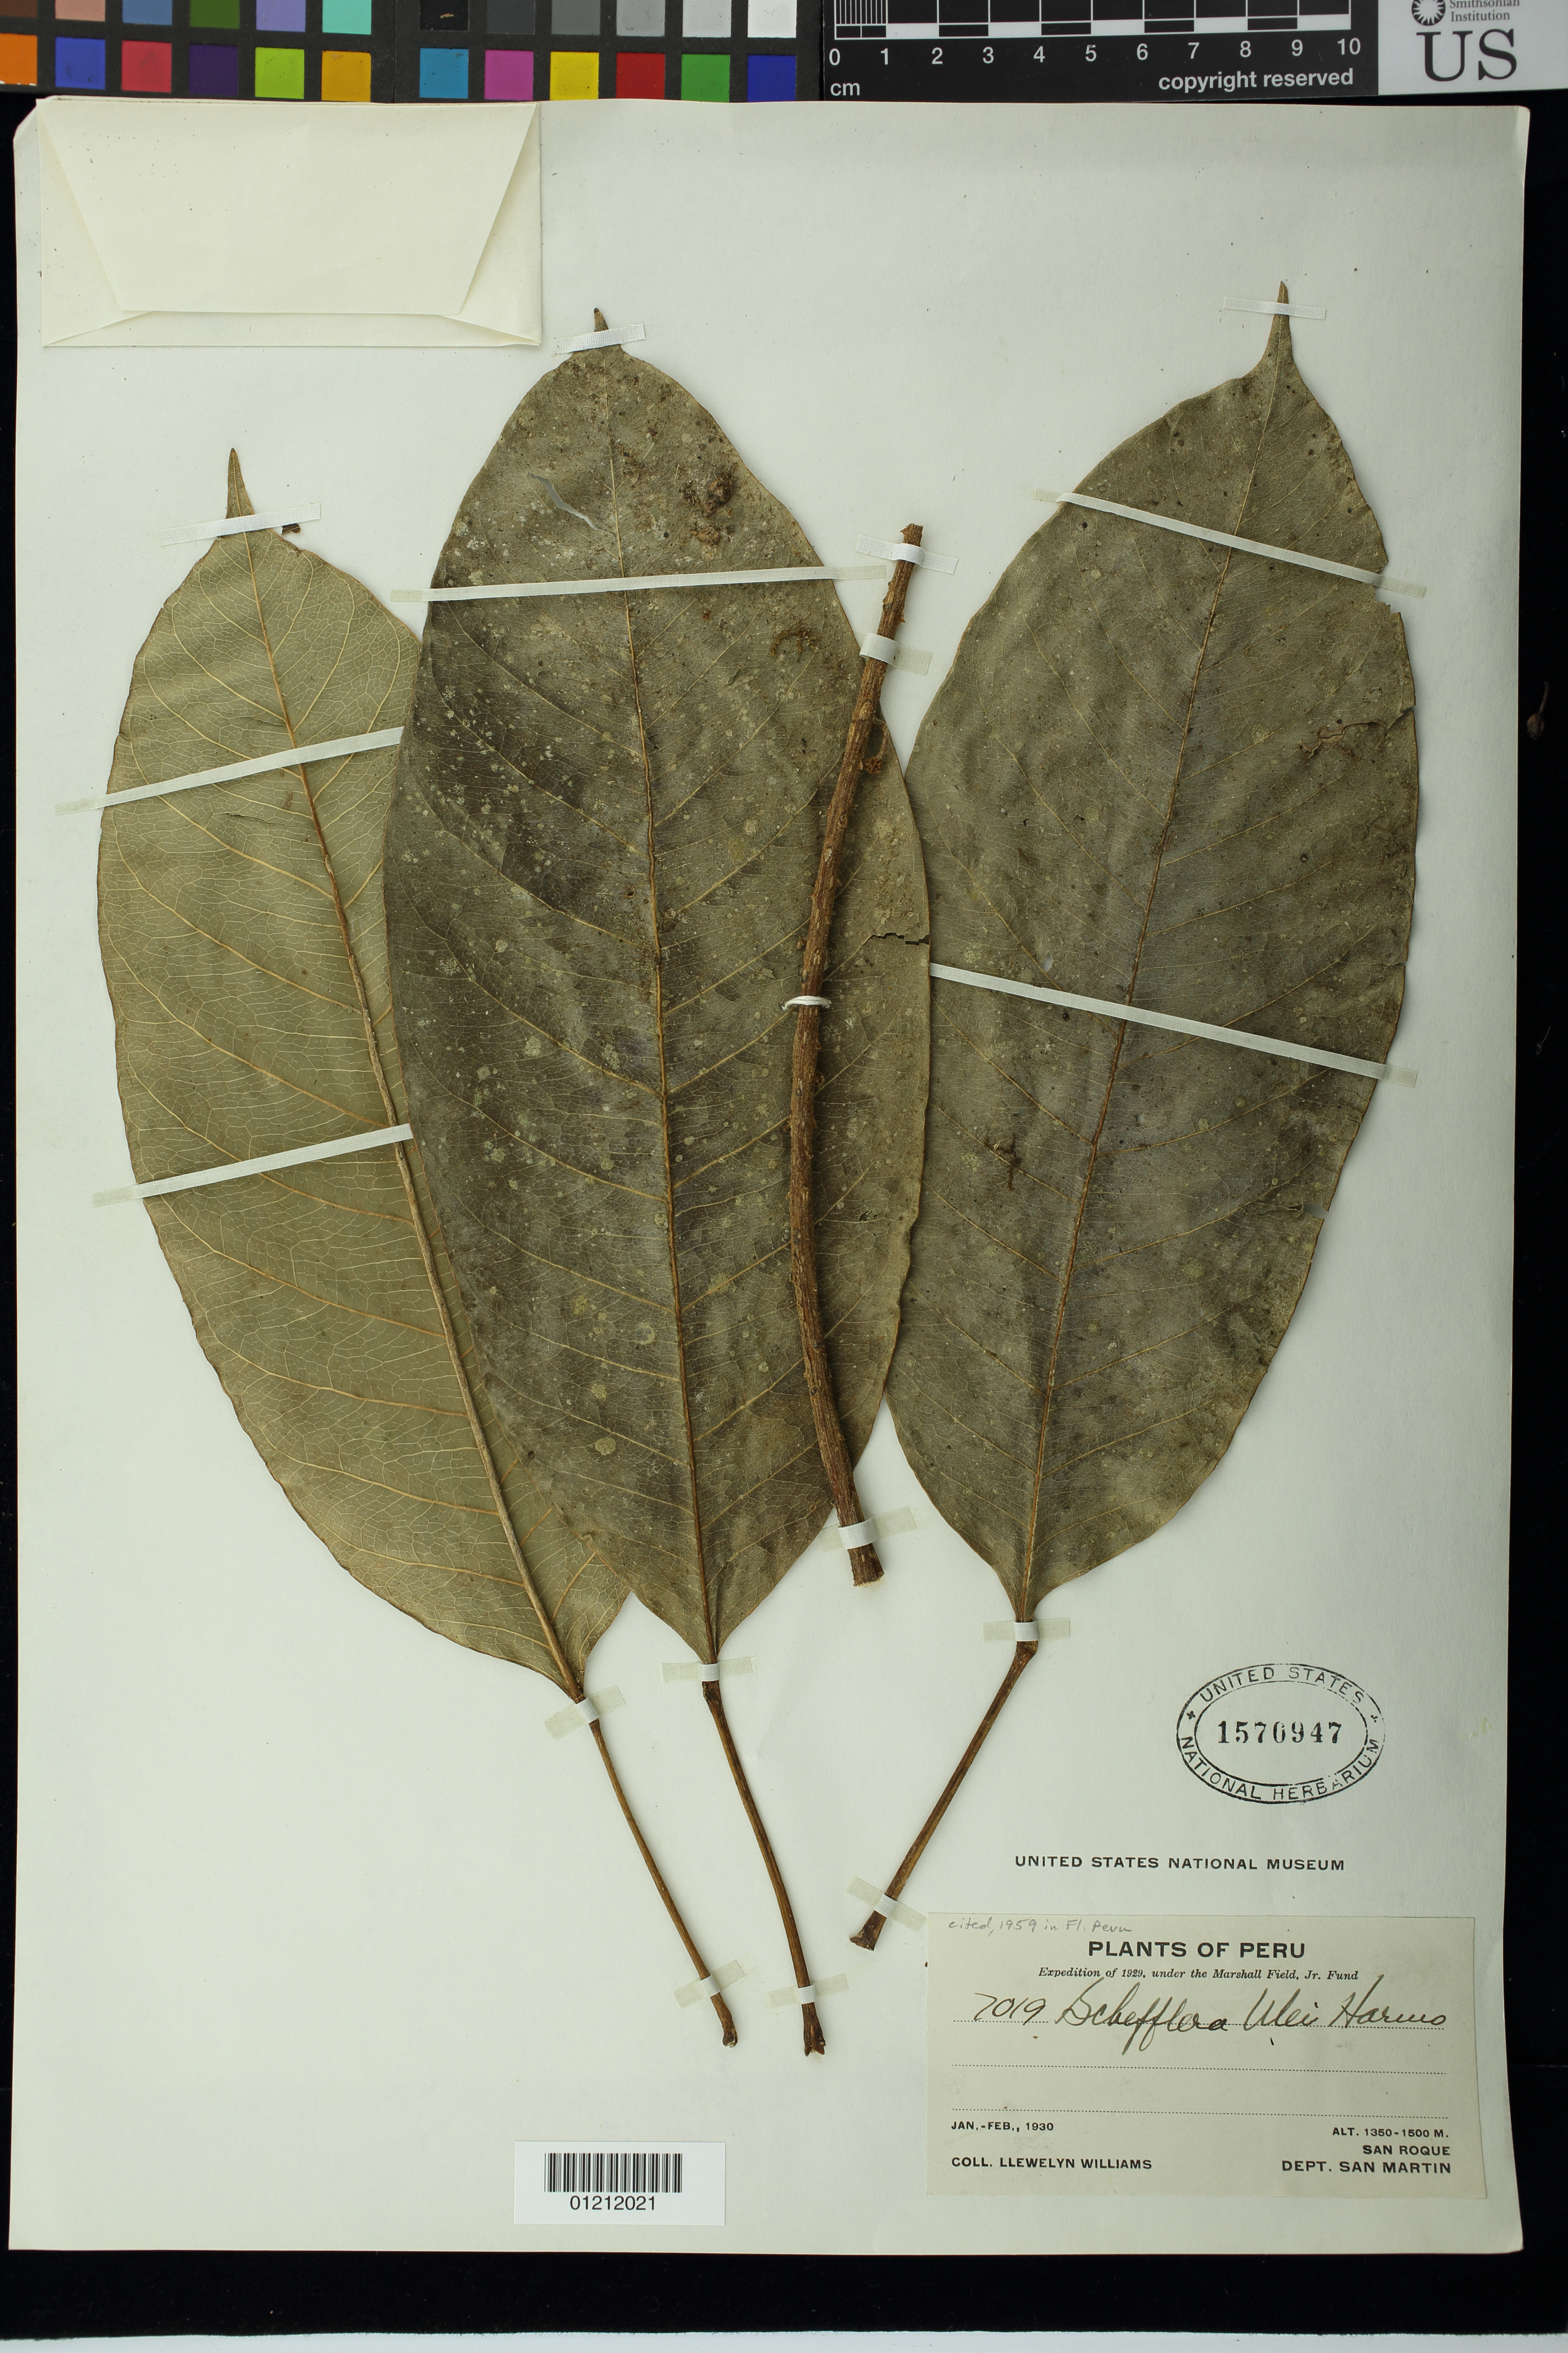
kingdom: Plantae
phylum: Tracheophyta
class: Magnoliopsida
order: Apiales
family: Araliaceae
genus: Schefflera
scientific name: Schefflera ulei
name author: Harms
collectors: Ll. Williams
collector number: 7019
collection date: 1930-01/1930-02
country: Peru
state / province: San Martín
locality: San Roque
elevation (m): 1350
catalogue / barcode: US 1570947